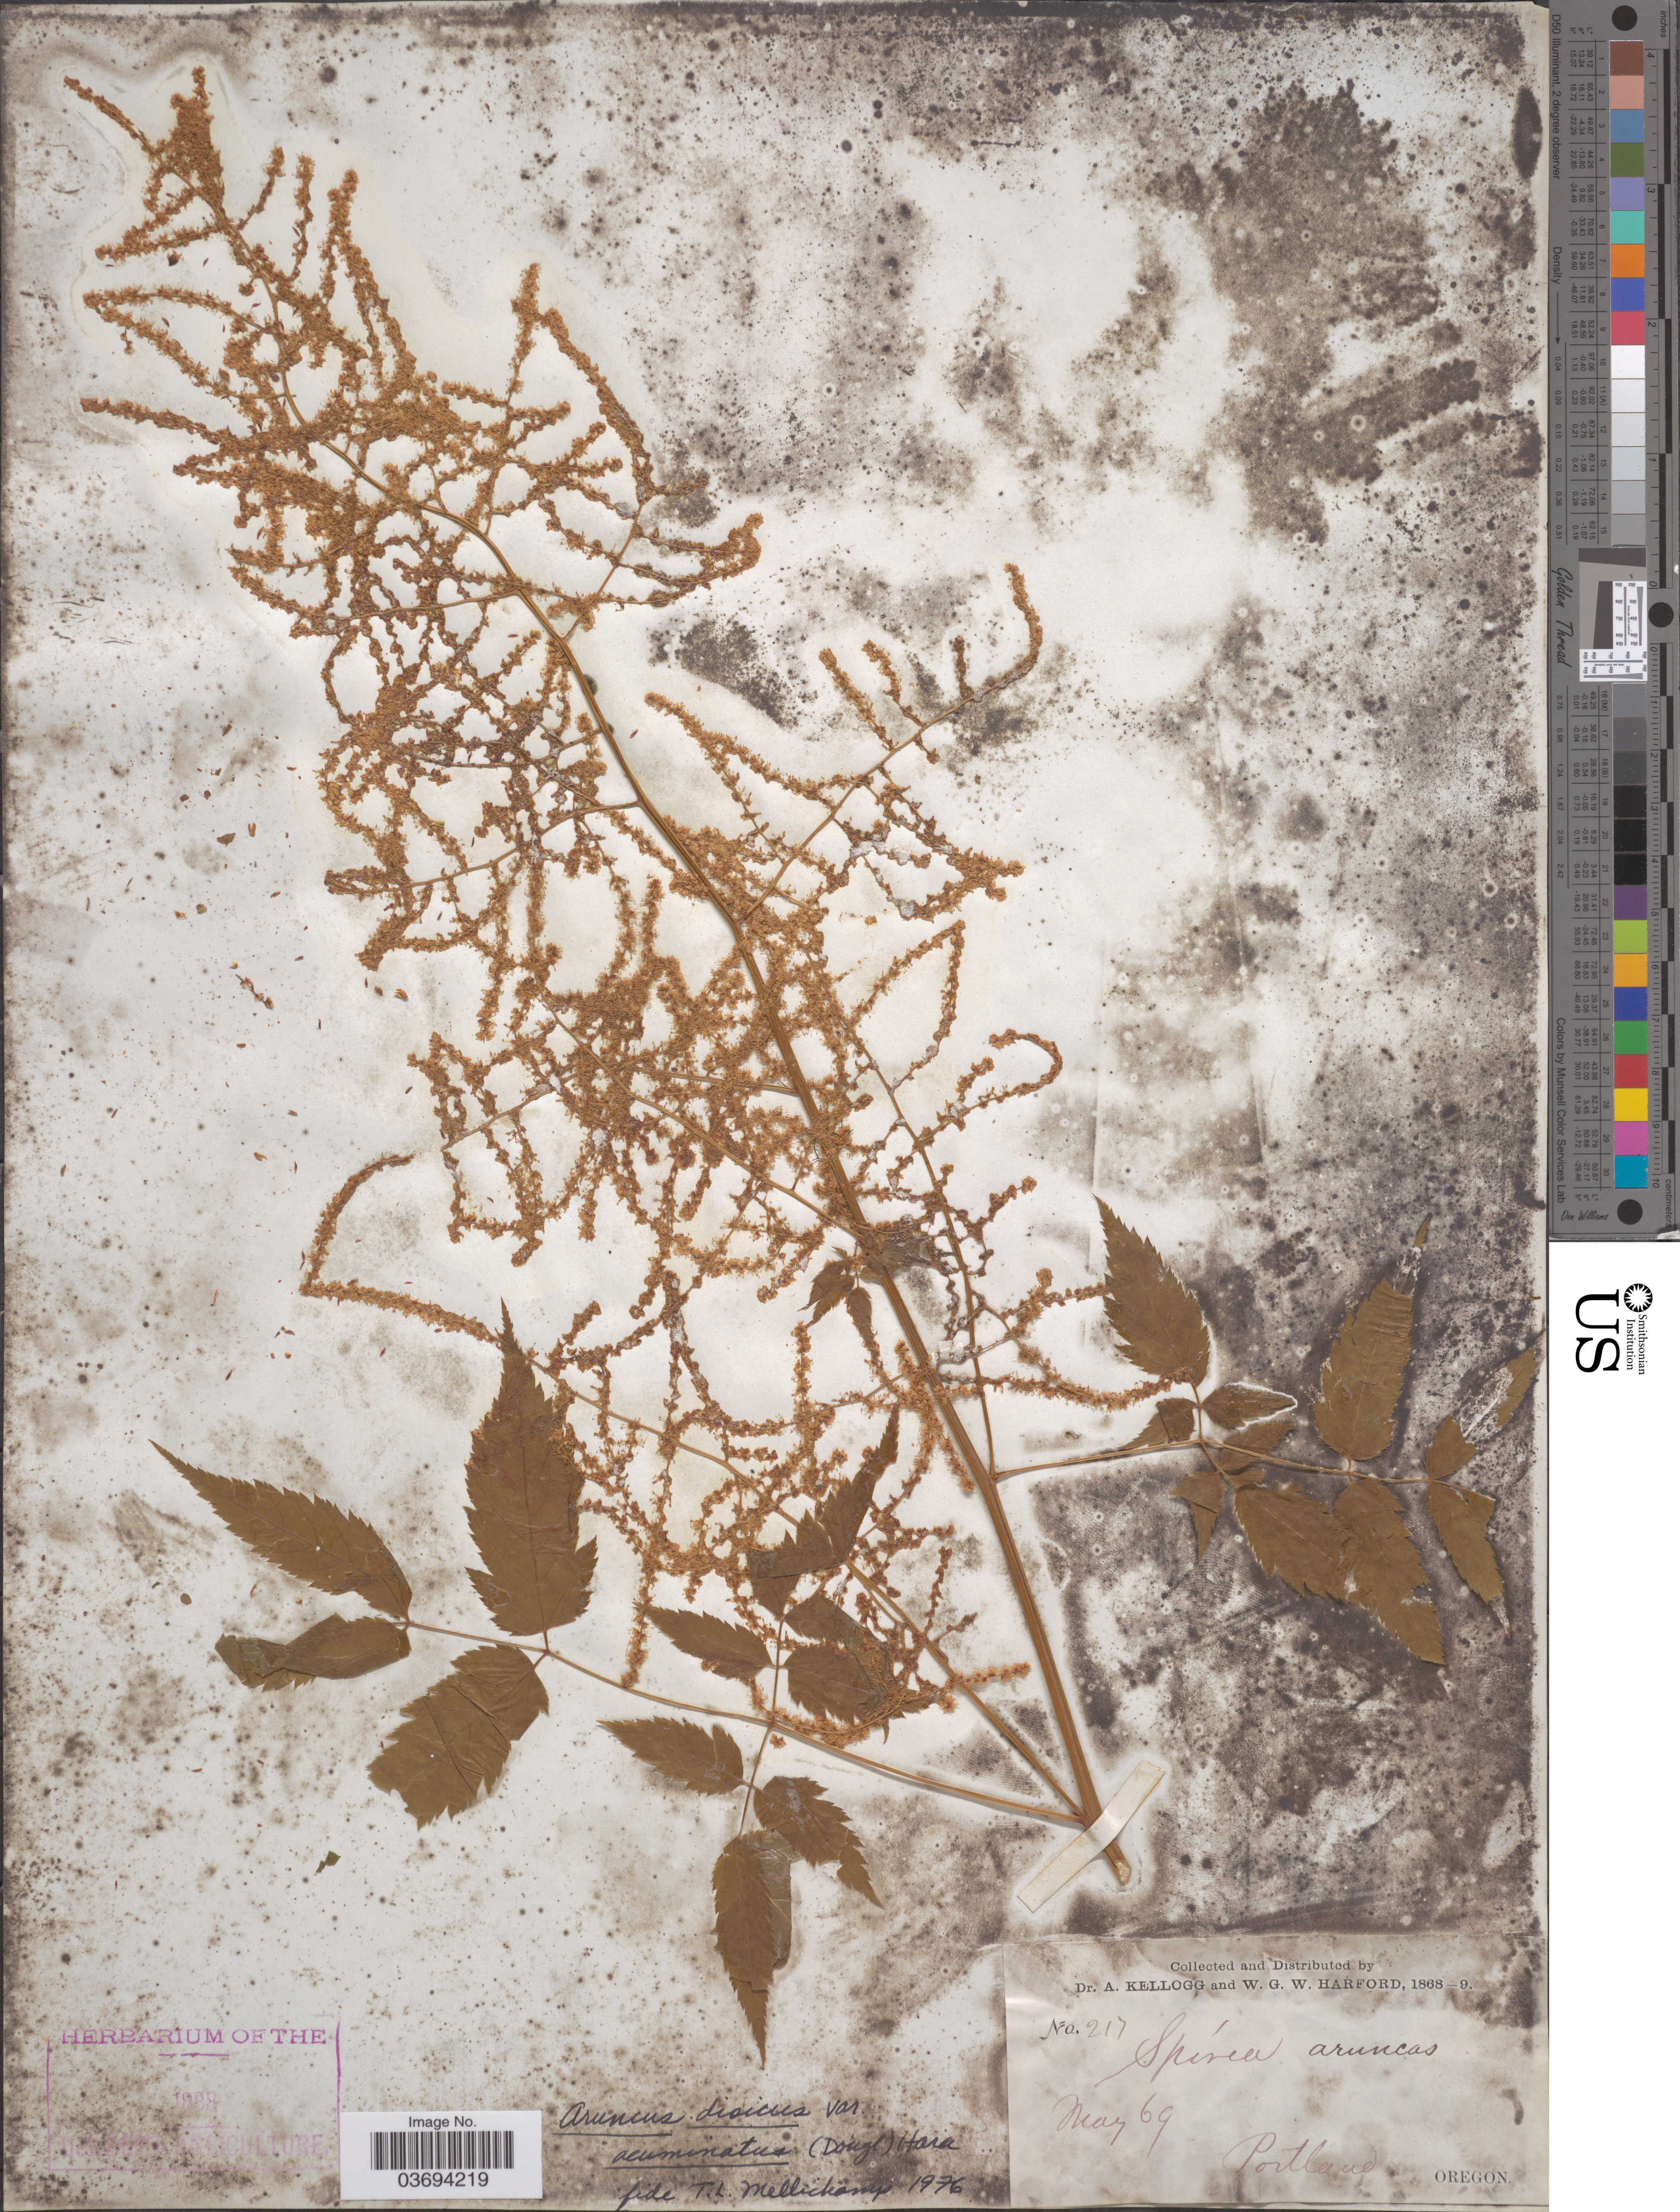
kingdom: Plantae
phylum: Tracheophyta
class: Magnoliopsida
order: Rosales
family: Rosaceae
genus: Aruncus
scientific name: Aruncus dioicus var. acuminatus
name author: (Rydb.) H. Hara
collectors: A. Kellogg & W. G. W. Harford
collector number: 217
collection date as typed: Transcribed d/m/y: /5/69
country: United States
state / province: Oregon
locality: Portland.